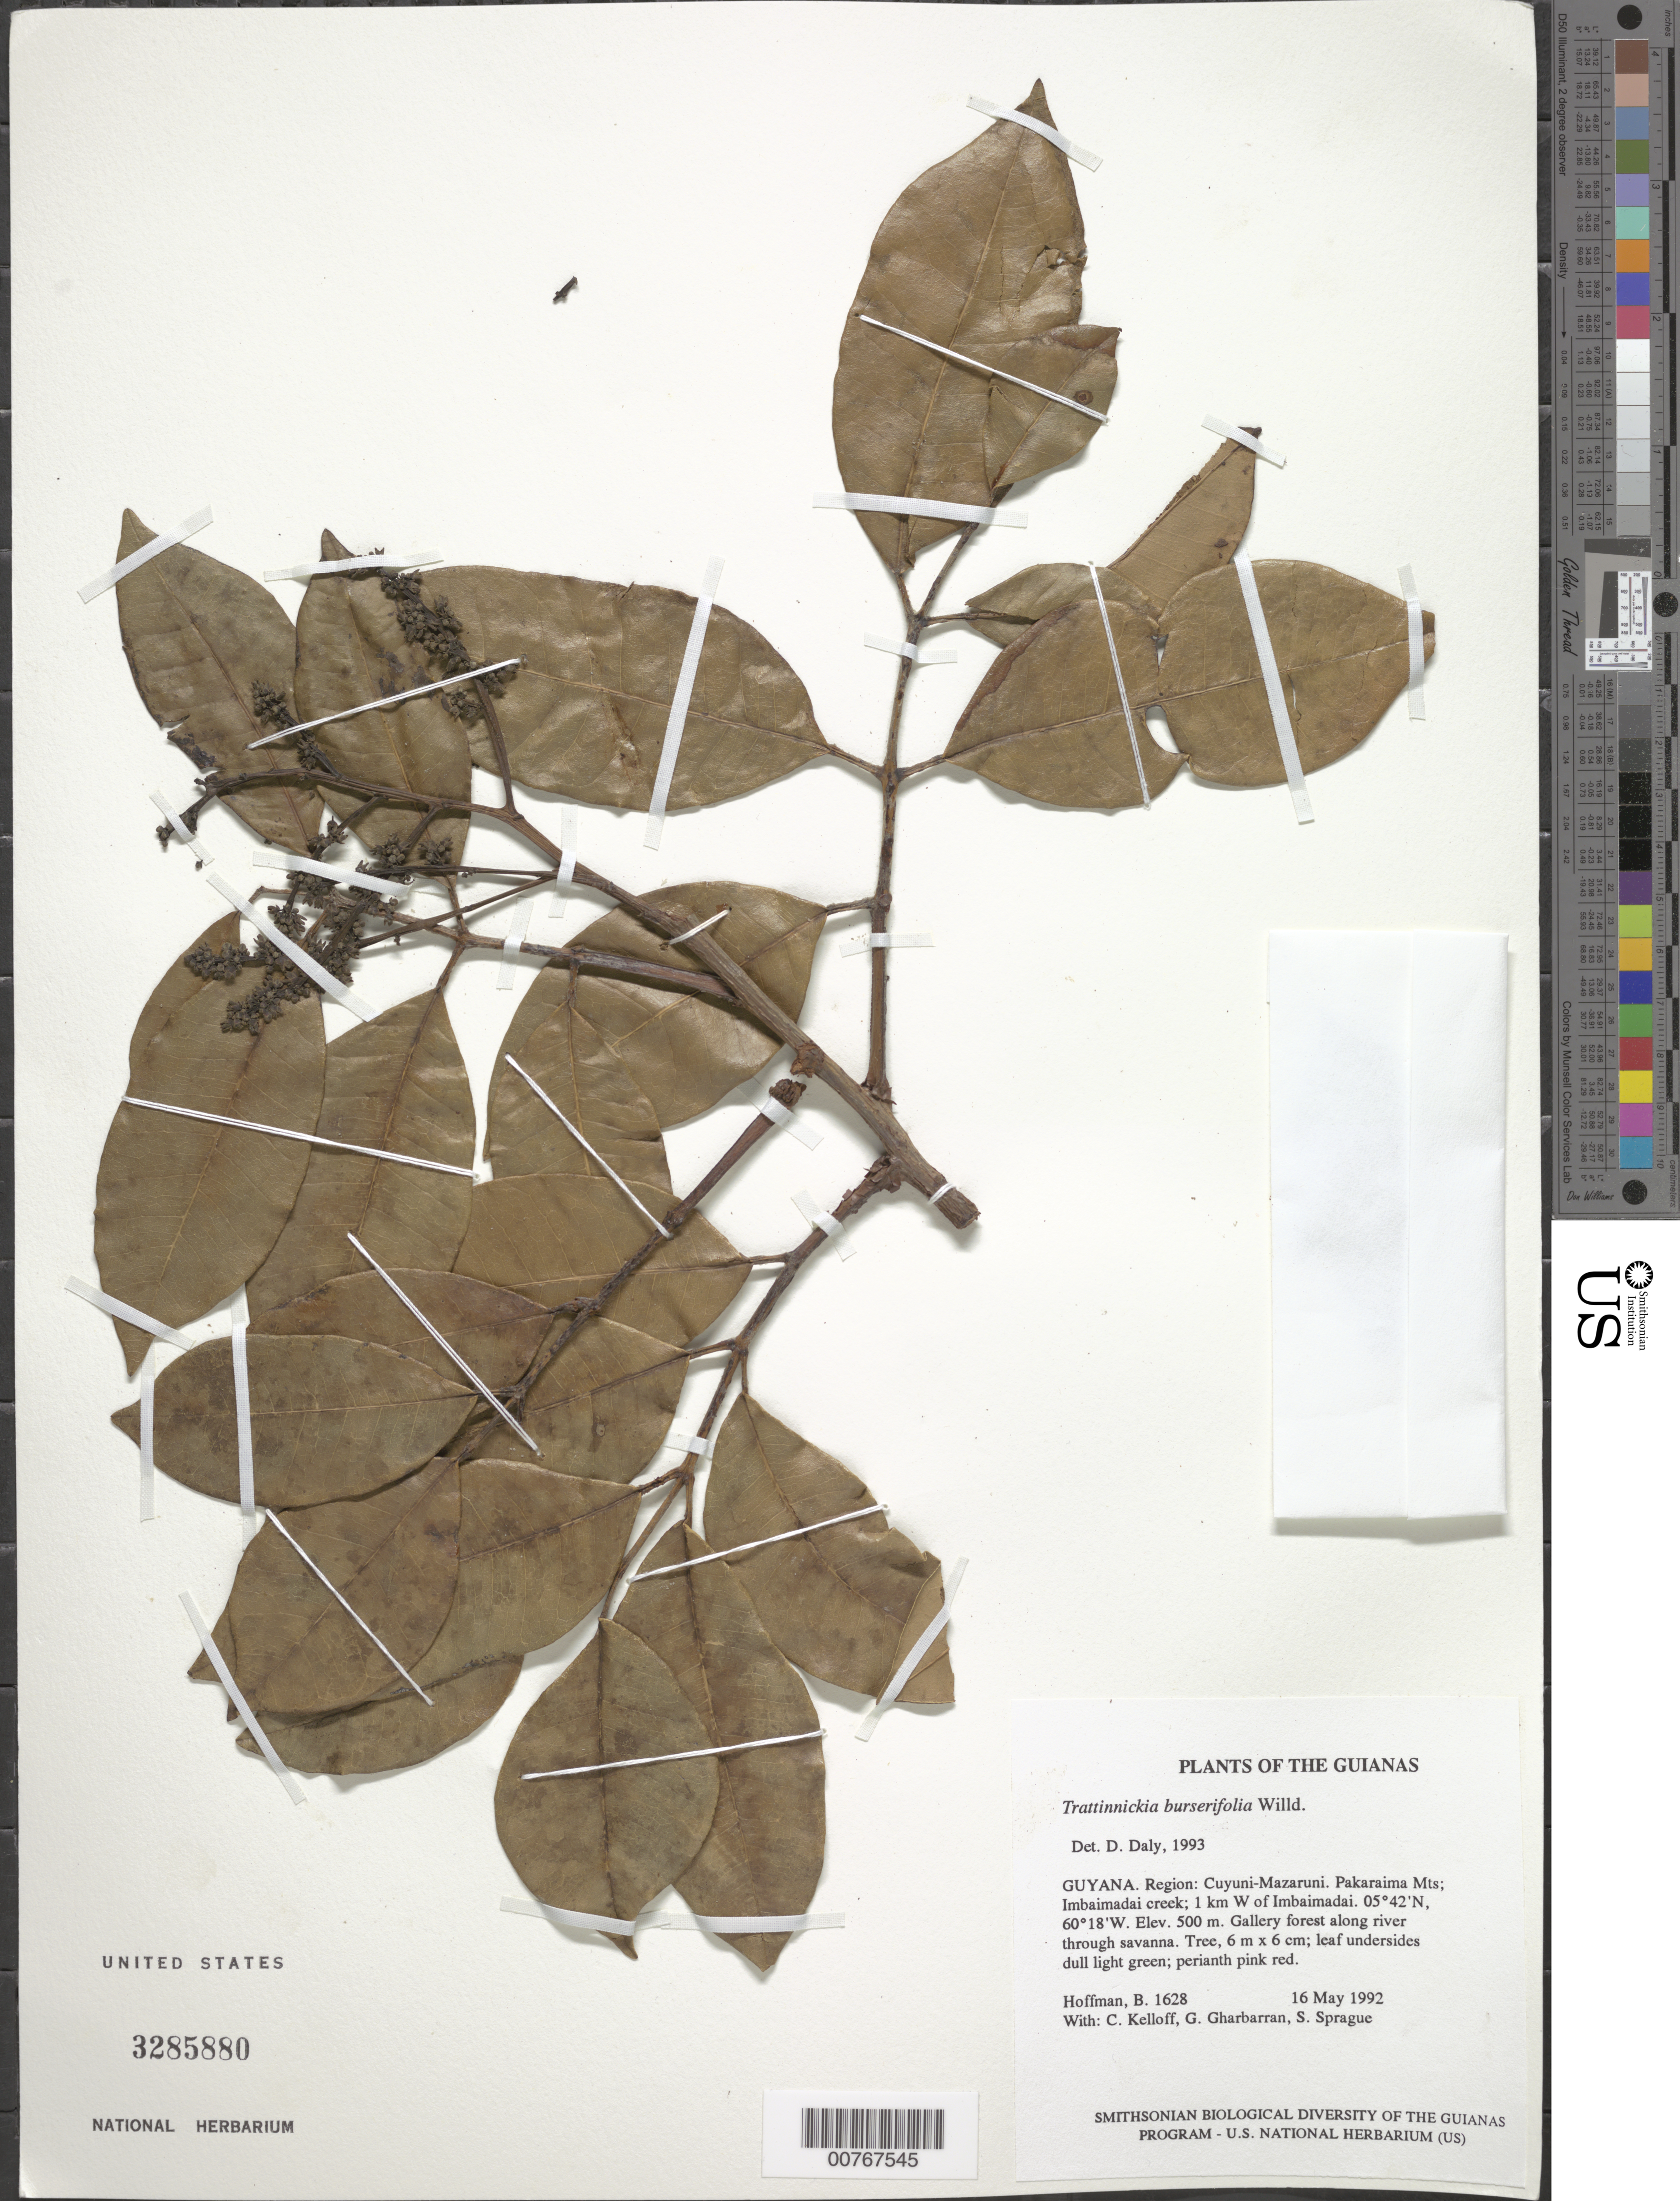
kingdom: Plantae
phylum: Tracheophyta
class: Magnoliopsida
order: Sapindales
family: Burseraceae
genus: Trattinnickia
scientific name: Trattinnickia burserifolia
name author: Mart.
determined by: Daly, D. C.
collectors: B. Hoffman, C. L. Kelloff, G. Gharbarran & S. Sprague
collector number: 1628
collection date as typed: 16 May 1992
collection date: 1992-05-16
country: Guyana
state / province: Cuyuni-Mazaruni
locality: Pakaraima Mts; Imbaimadai Creek; 1 km W of Imbaimadai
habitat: Gallery forest along river through savanna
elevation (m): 500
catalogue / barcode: US 3285880